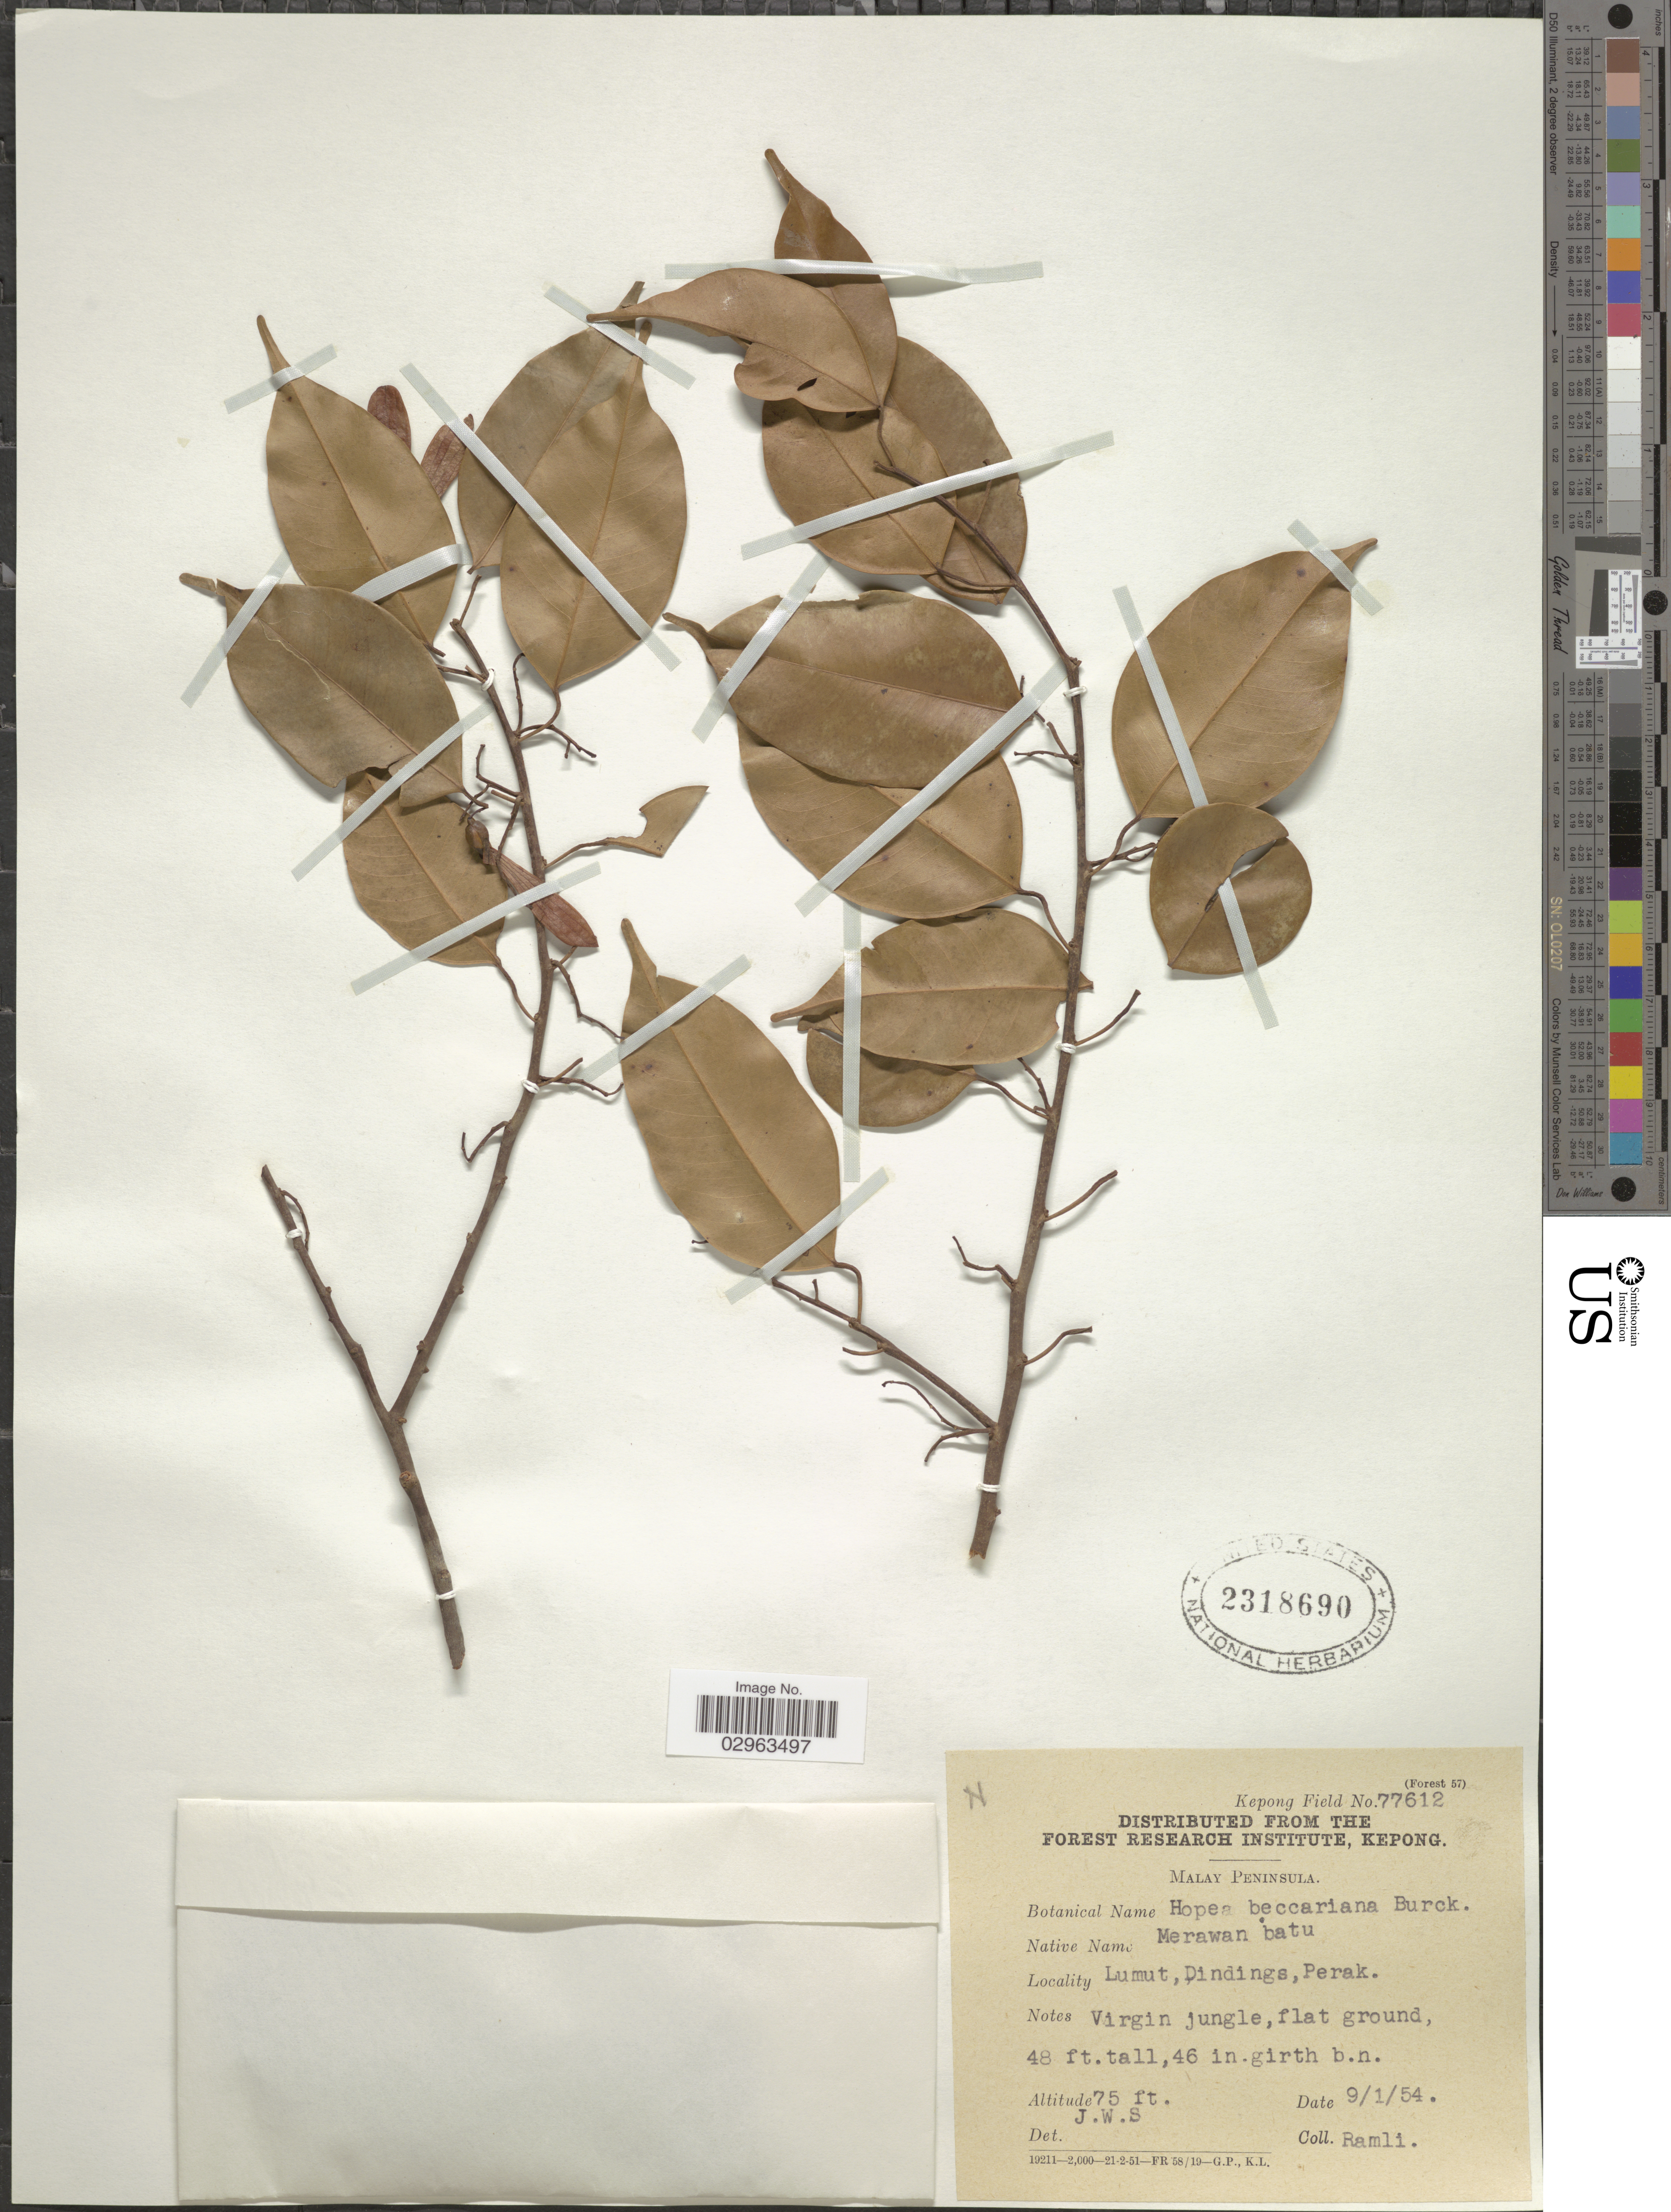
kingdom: Plantae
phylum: Tracheophyta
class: Magnoliopsida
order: Malvales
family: Dipterocarpaceae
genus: Hopea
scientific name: Hopea beccariana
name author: Burck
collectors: Z. Ramli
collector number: Kepong Field? 77612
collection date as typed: Transcribed d/m/y: 9/1/54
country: Malaysia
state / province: Perak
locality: Malay Peninsula. Lumut, Dindings.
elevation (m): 23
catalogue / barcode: US 2318690